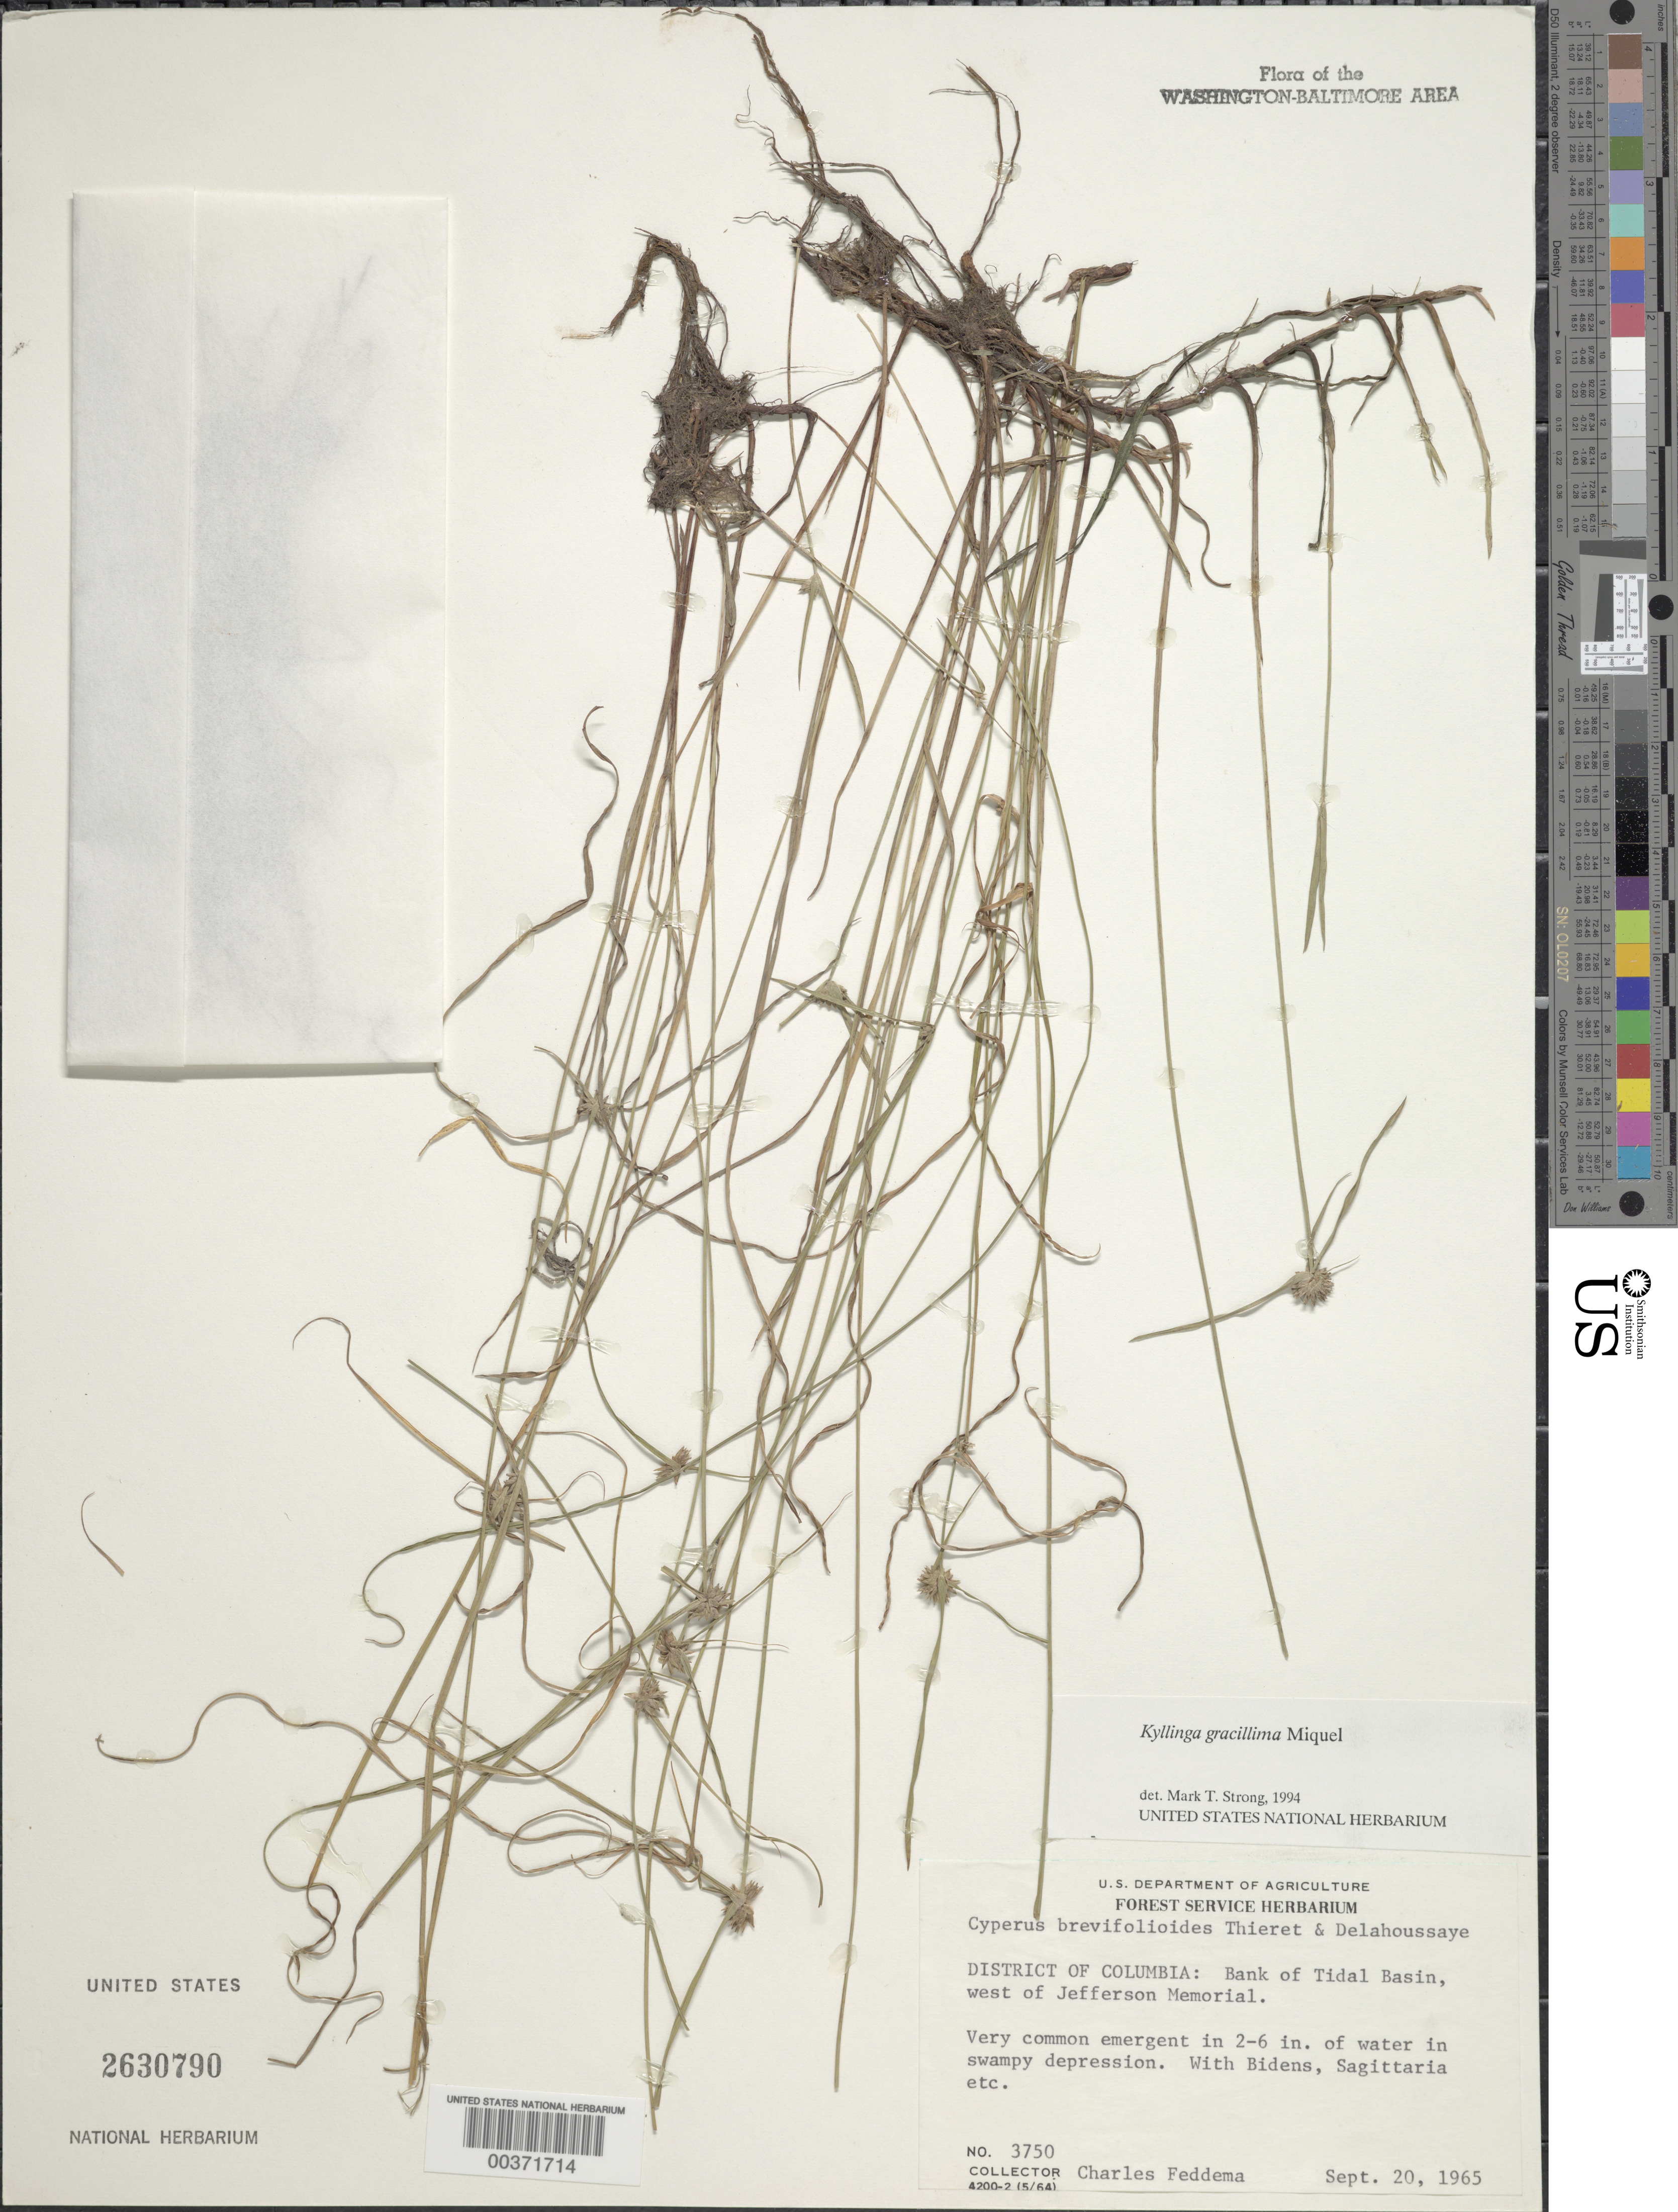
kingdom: Plantae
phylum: Tracheophyta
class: Liliopsida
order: Poales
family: Cyperaceae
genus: Cyperus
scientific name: Cyperus brevifolioides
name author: Thieret & Delahouss.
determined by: Strong, M. T., (US), Smithsonian Institution - National Museum of Natural History (UNITED STATES)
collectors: C. Feddema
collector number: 3750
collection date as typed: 20 Sep 1965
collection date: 1965-09-20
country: United States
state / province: District of Columbia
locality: Tidal Basin, west of Jefferson Memorial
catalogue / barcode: US 2630790